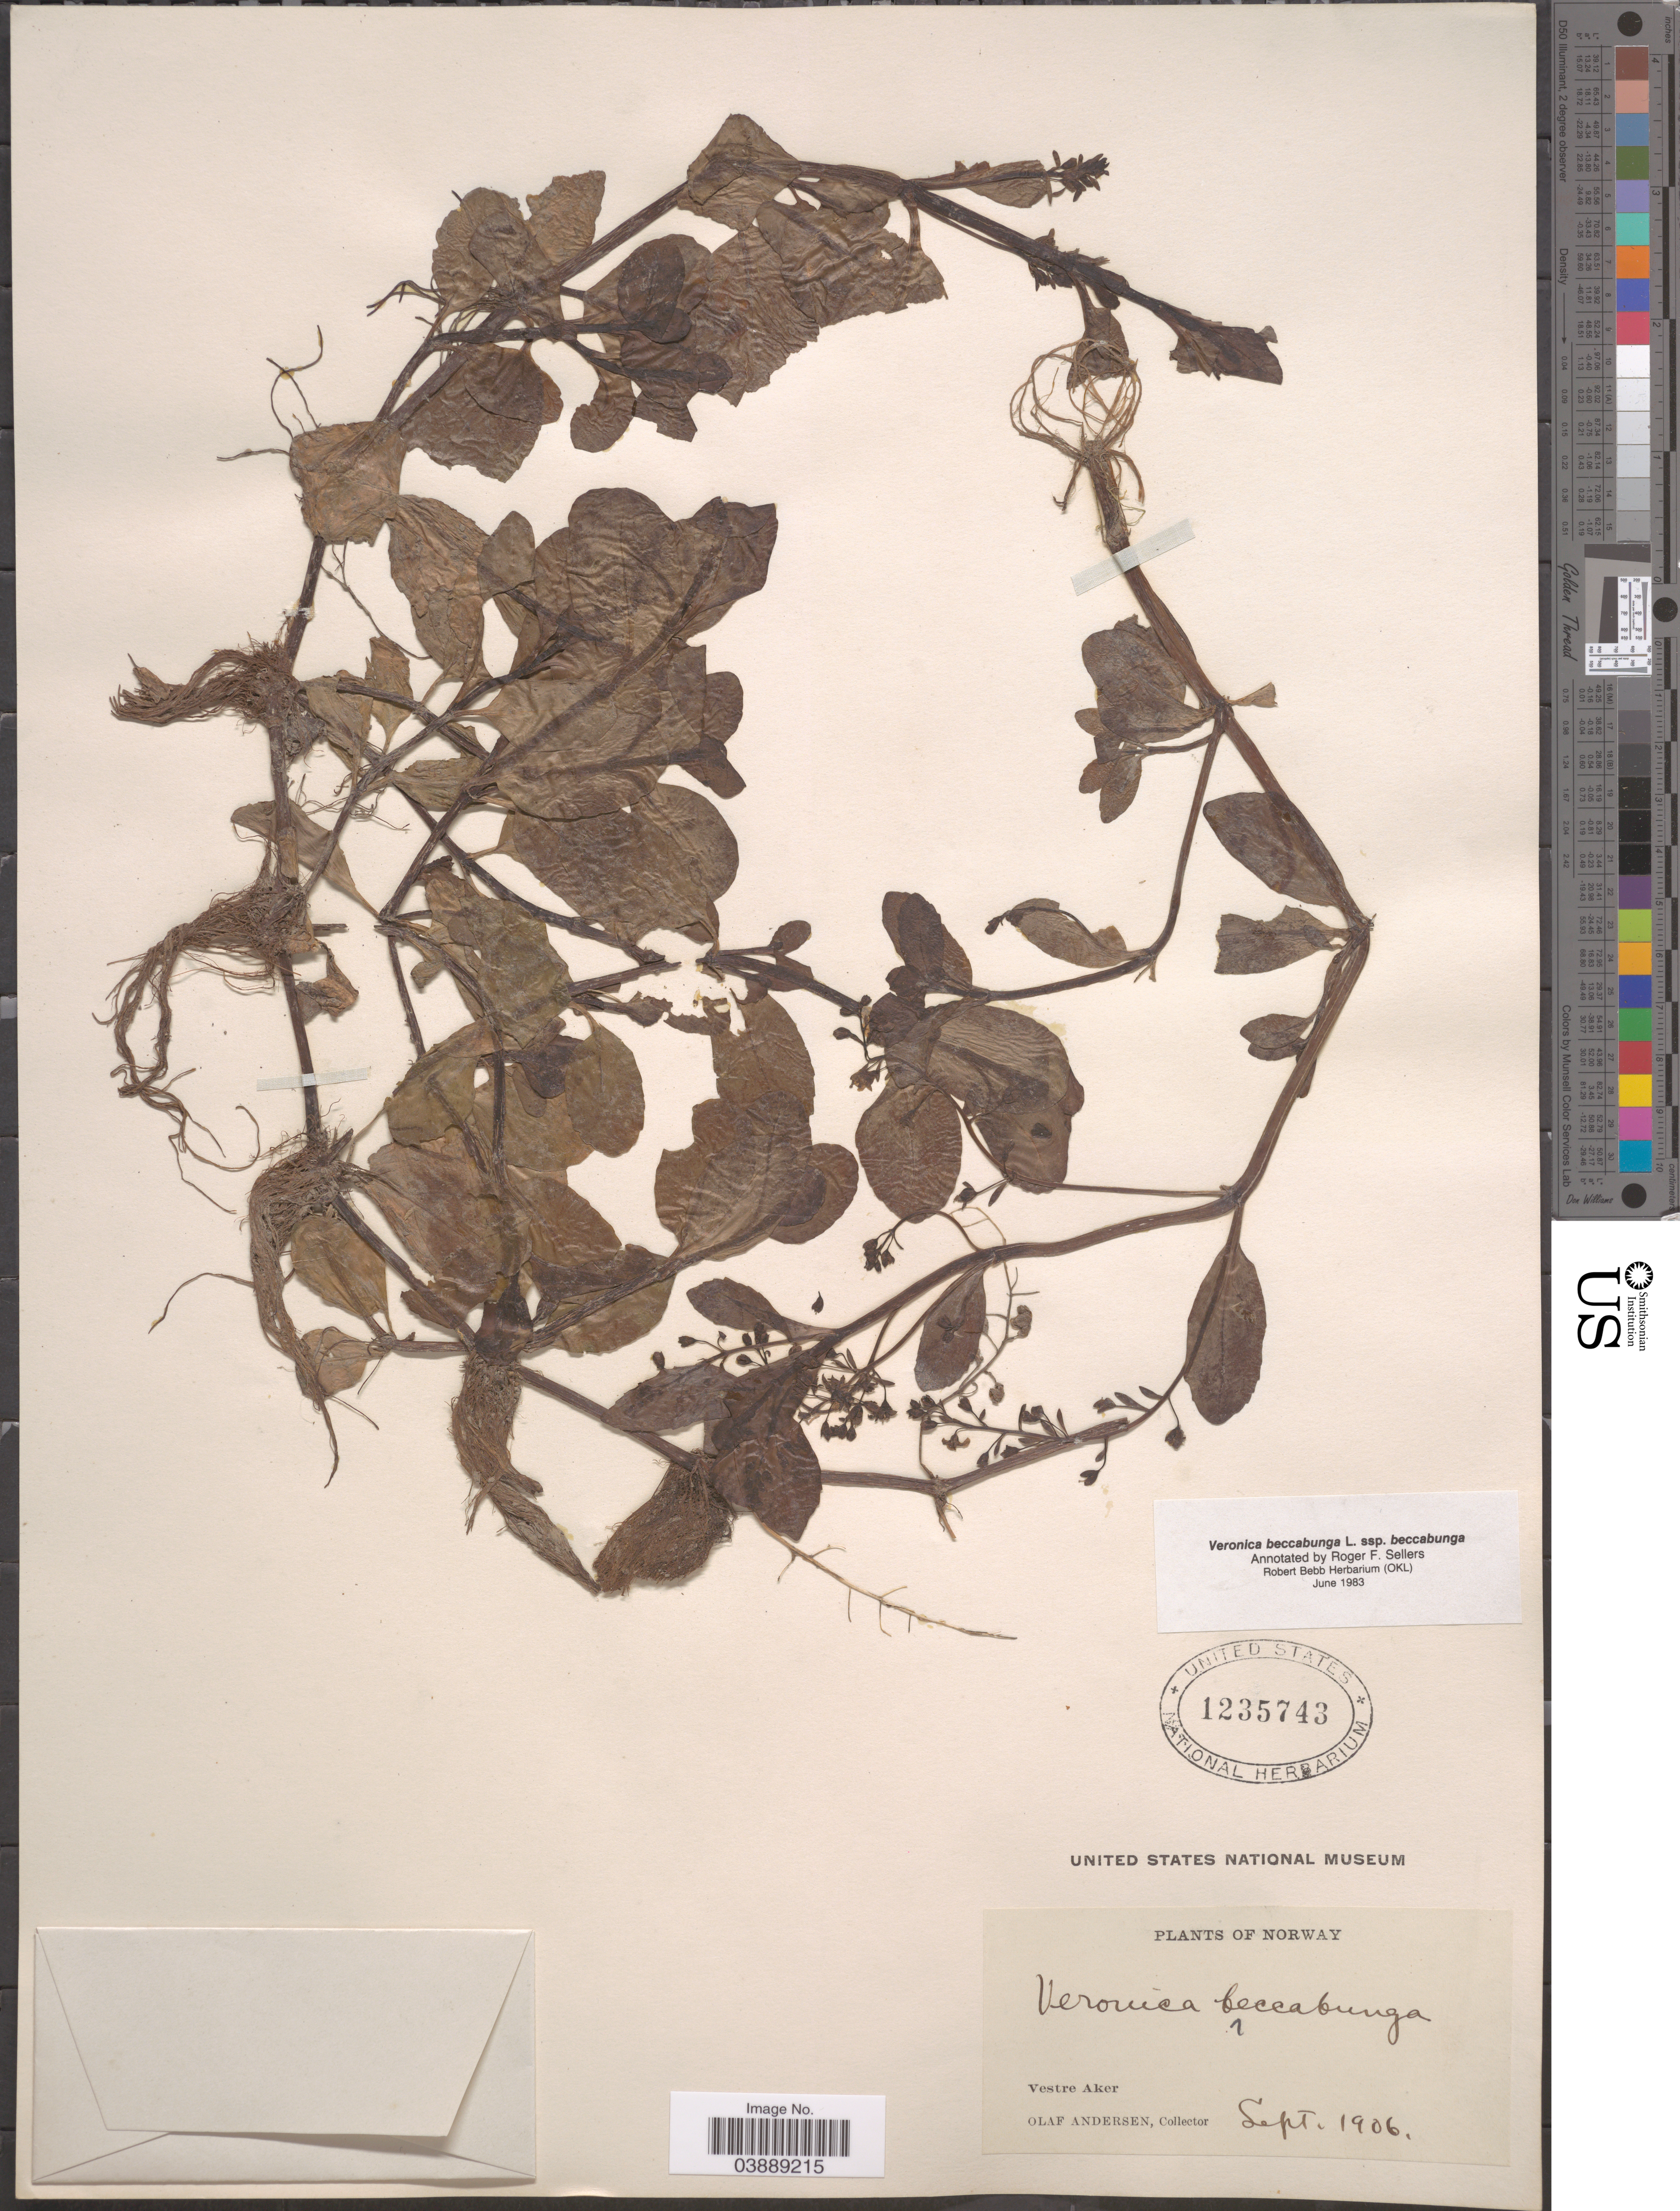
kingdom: Plantae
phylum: Tracheophyta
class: Magnoliopsida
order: Lamiales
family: Plantaginaceae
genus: Veronica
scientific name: Veronica beccabunga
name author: L.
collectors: O. Andersen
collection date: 1906-09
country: Norway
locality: Vestre Aker.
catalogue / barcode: US 1235743